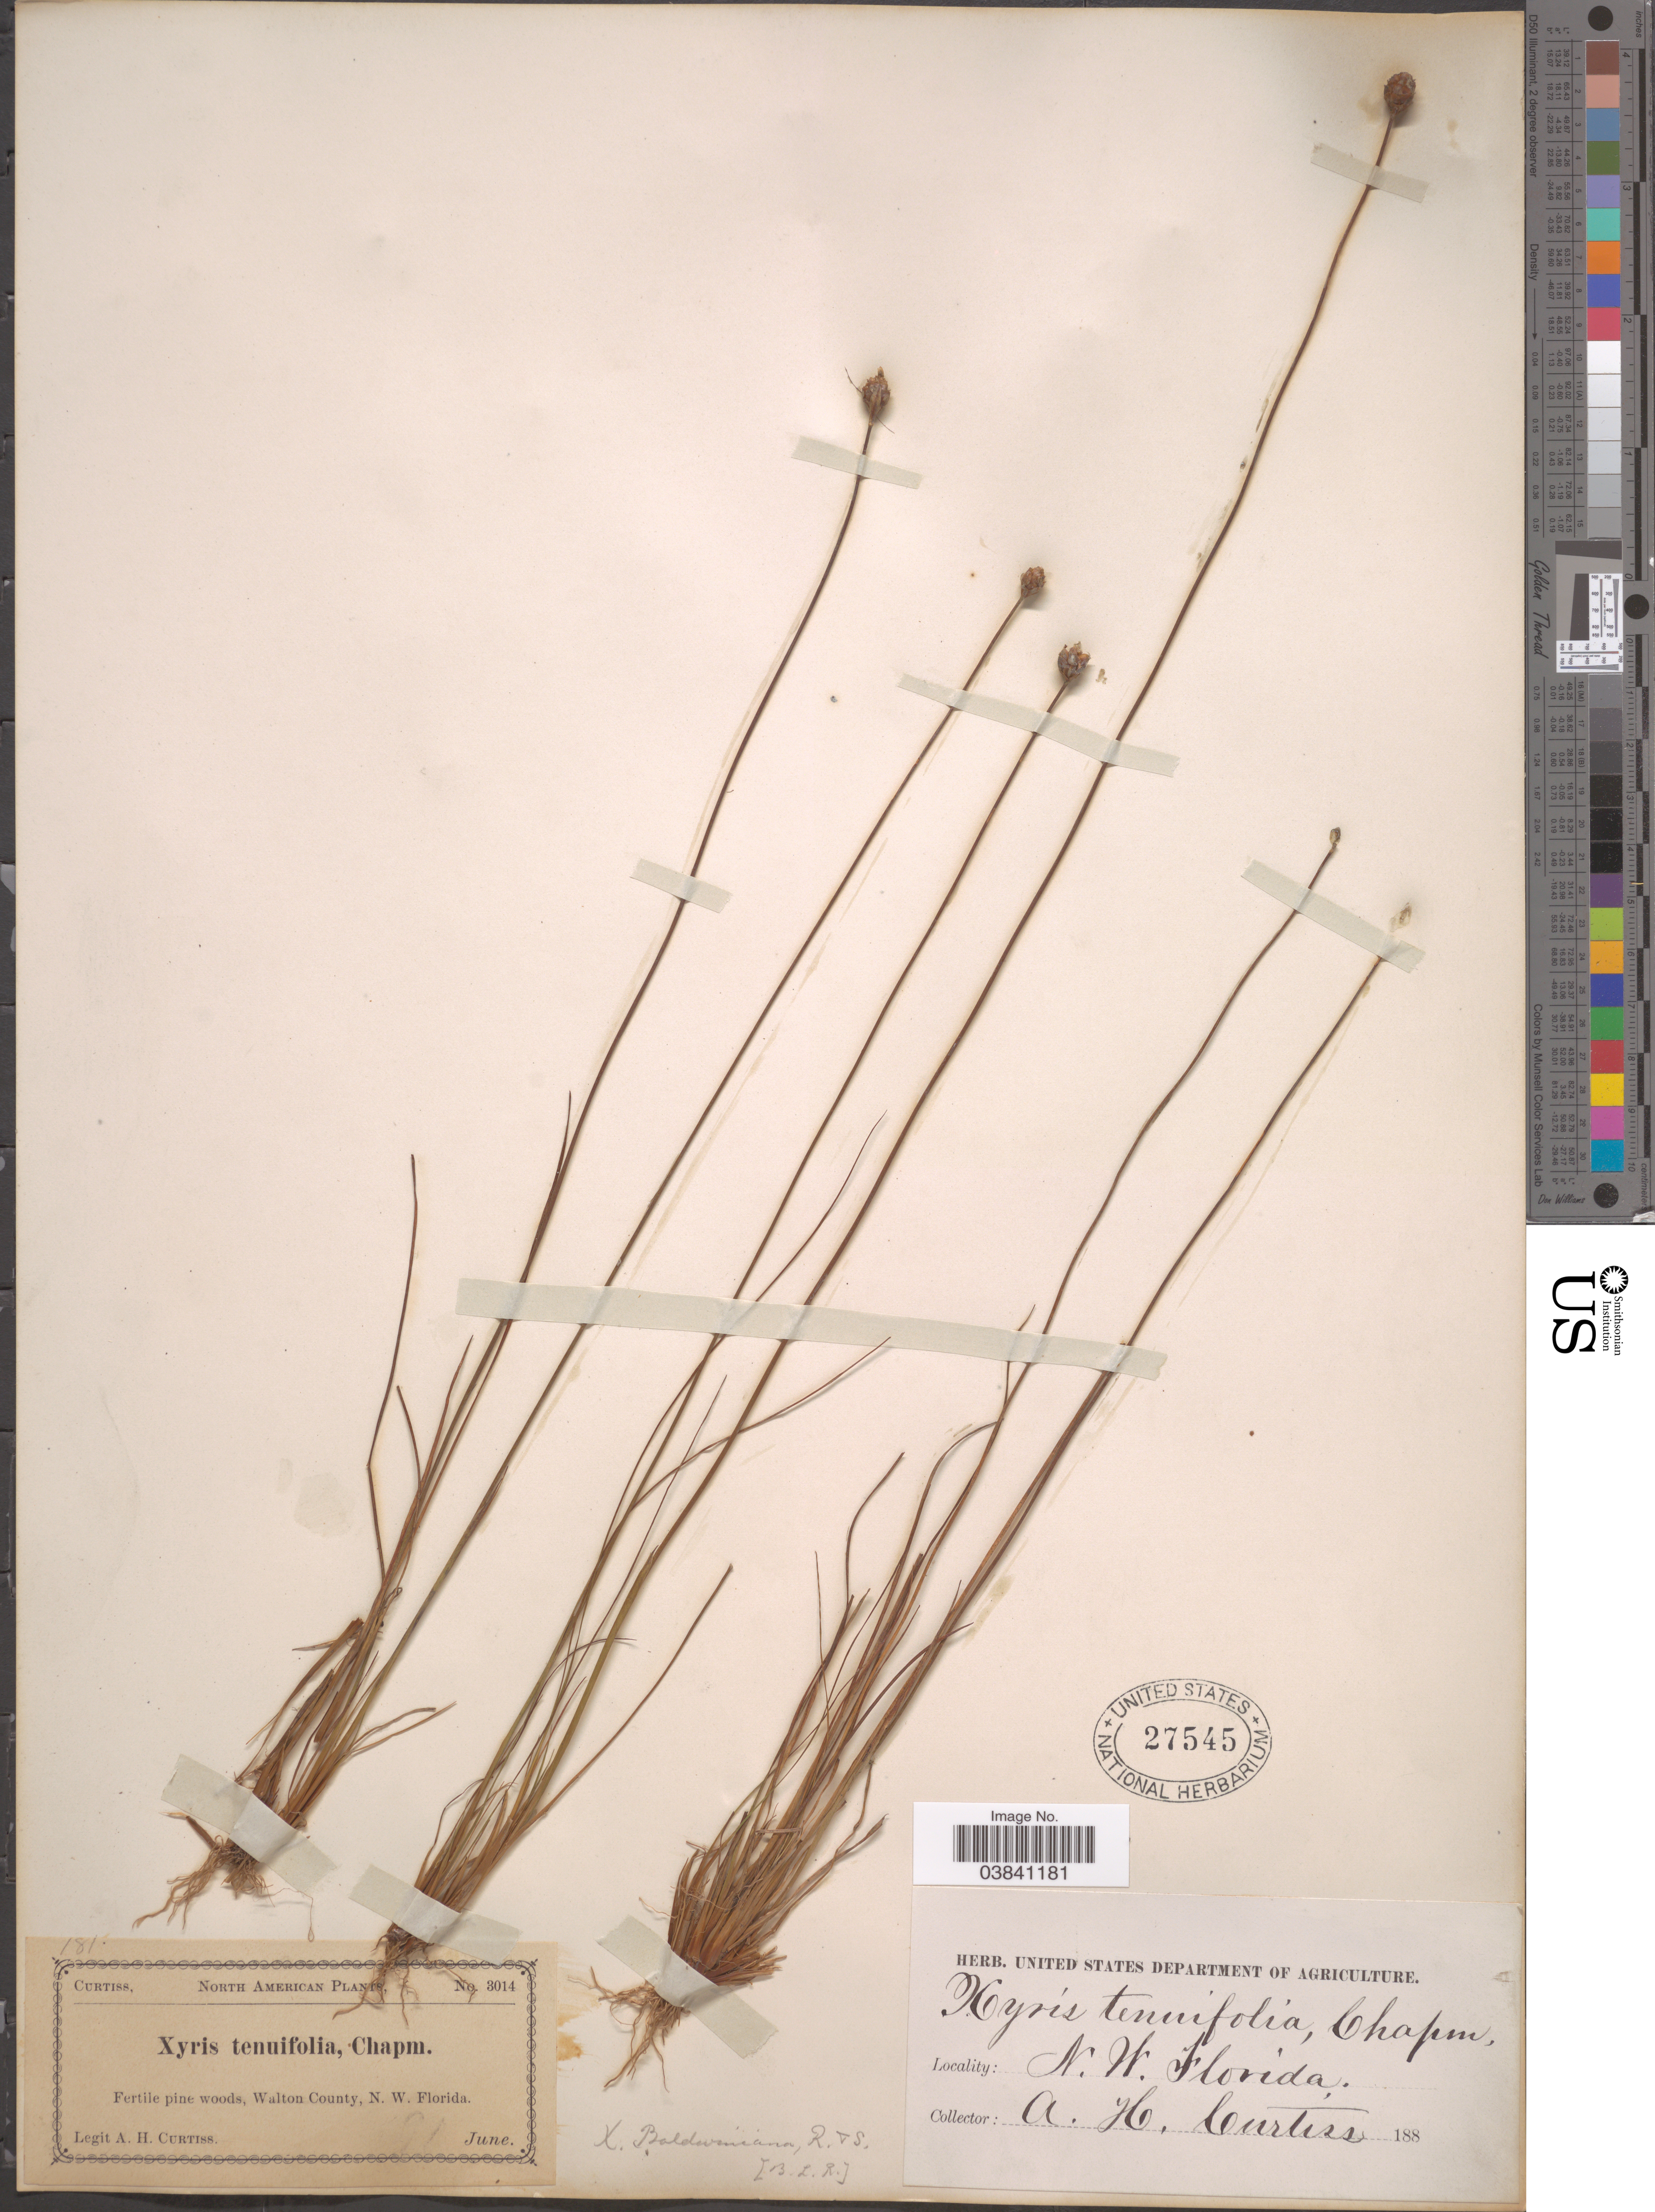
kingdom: Plantae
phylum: Tracheophyta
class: Liliopsida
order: Poales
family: Xyridaceae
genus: Xyris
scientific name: Xyris baldwiniana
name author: Schult.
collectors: A. H. Curtiss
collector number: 3014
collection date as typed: june 188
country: United States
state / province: Florida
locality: Fertile pine woods, Walton County, N.W. Florida.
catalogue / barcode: US 27545